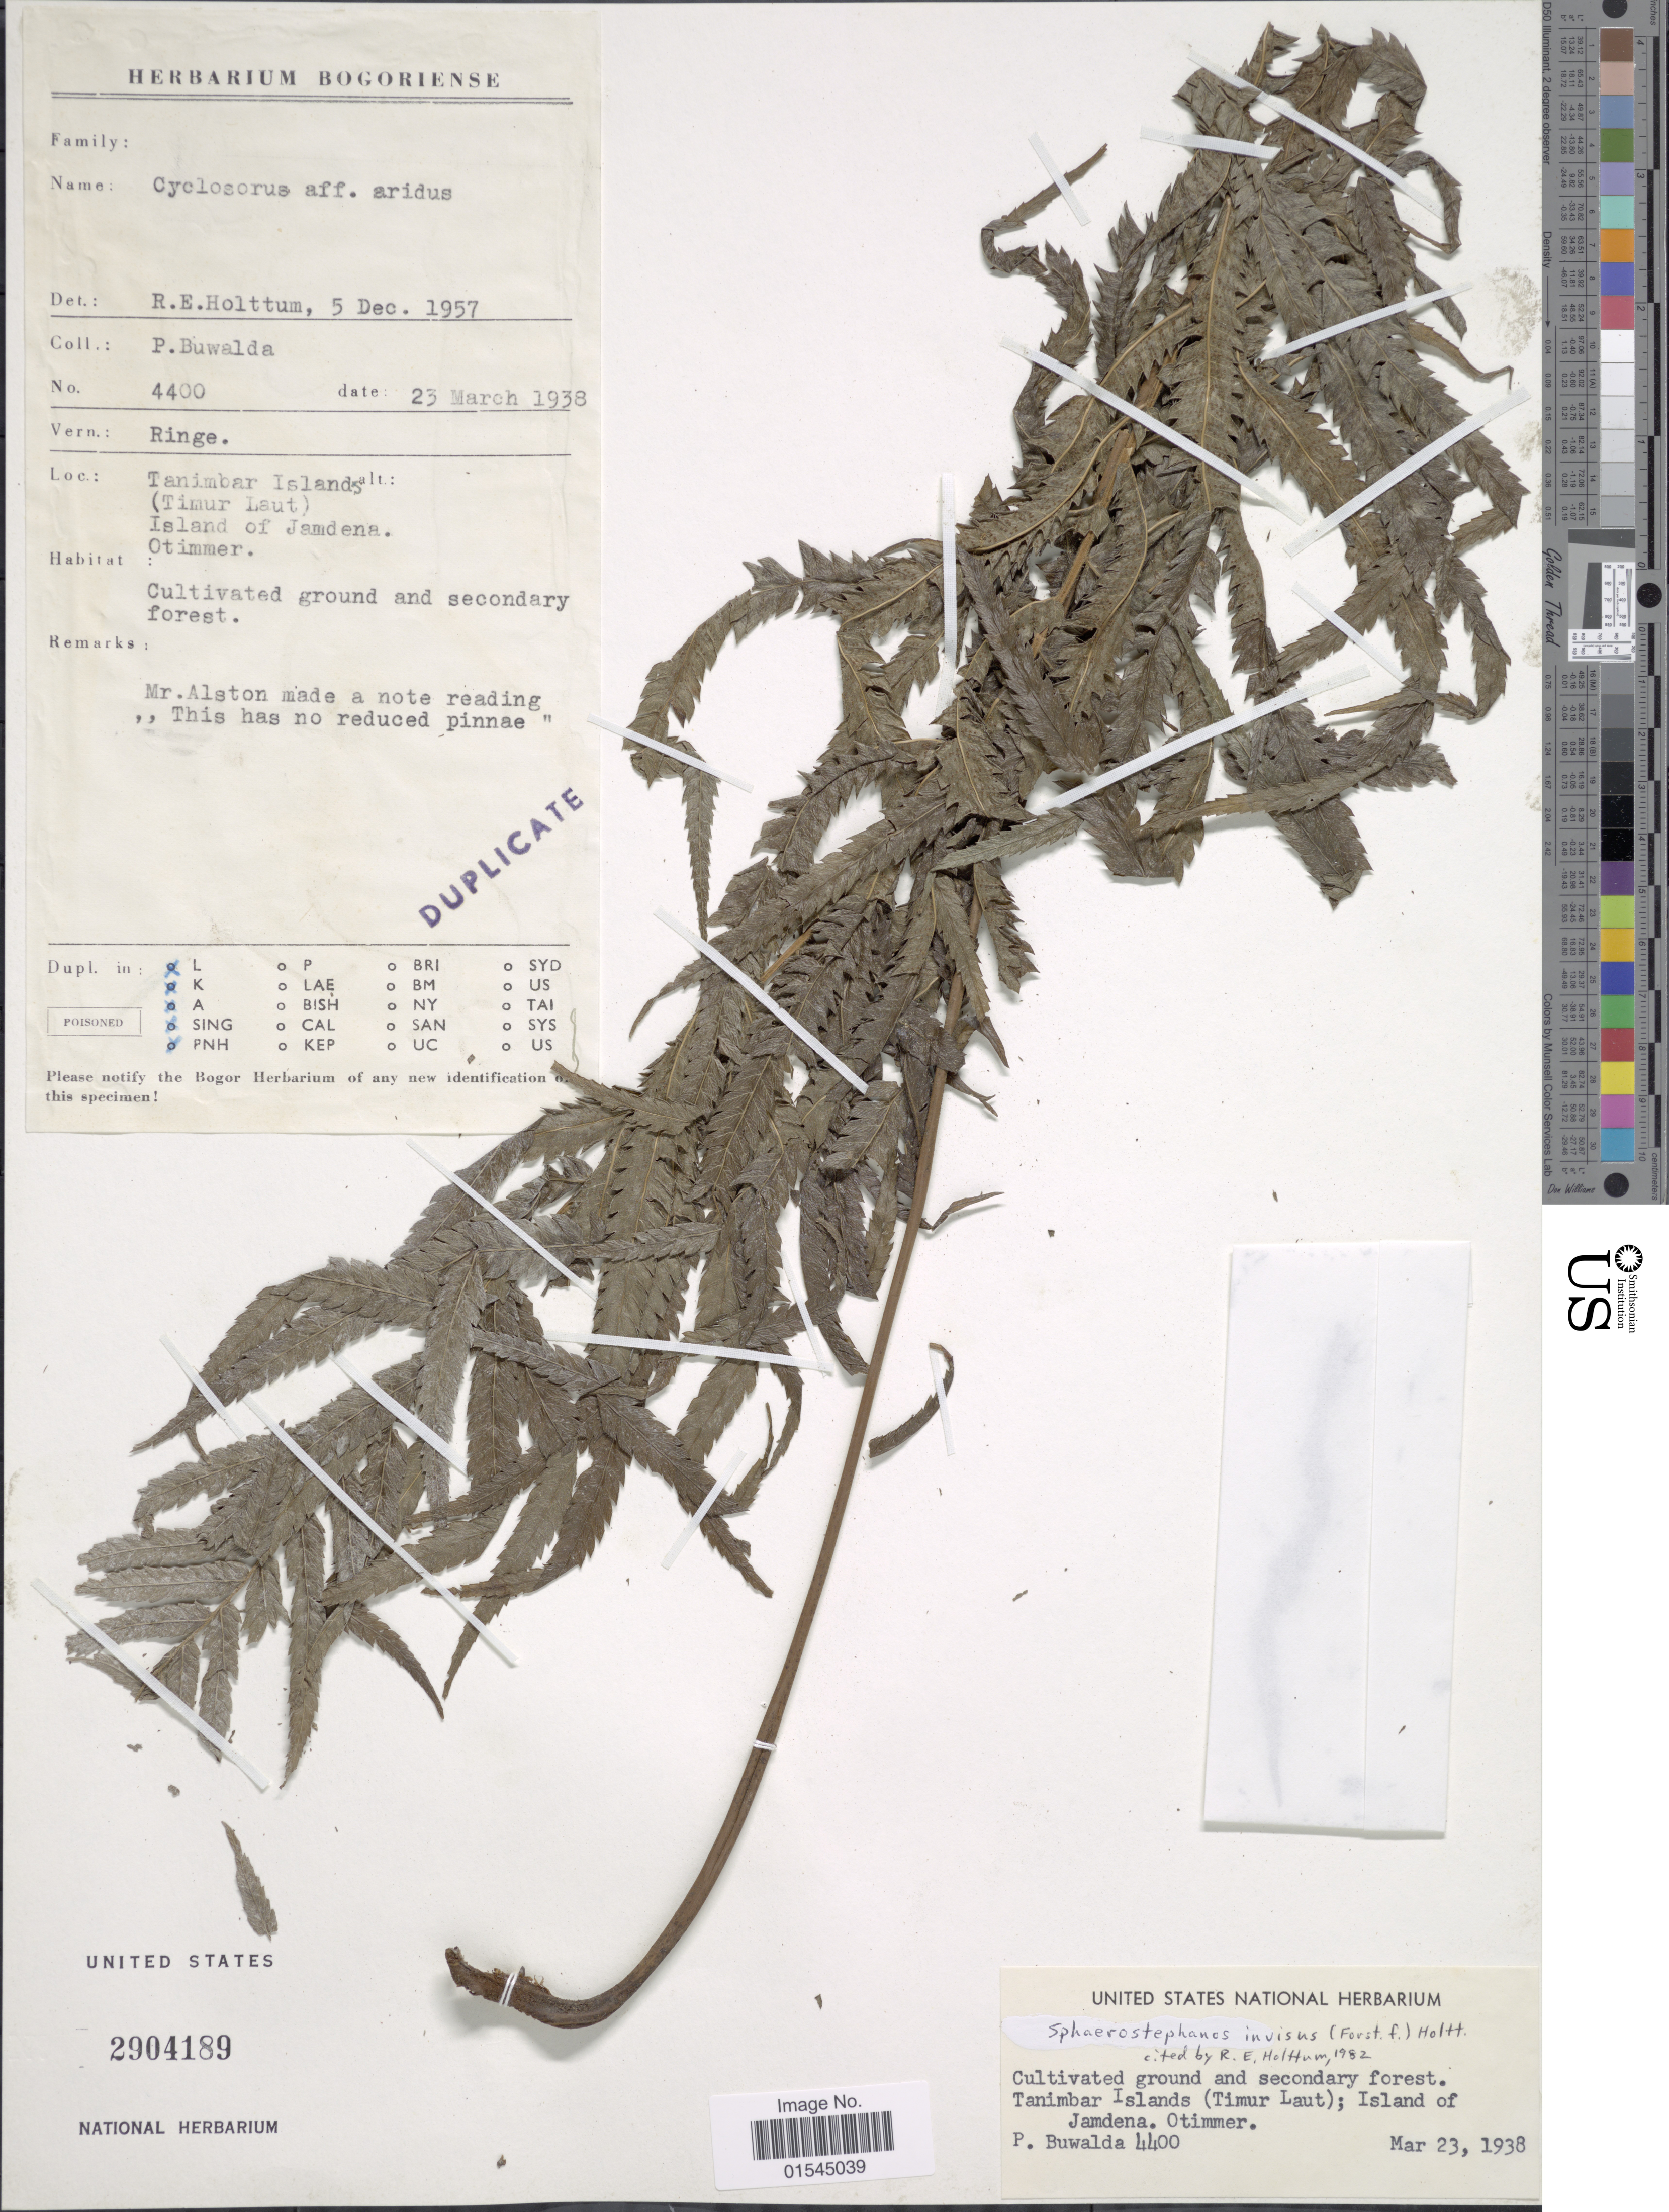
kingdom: Plantae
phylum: Tracheophyta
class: Polypodiopsida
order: Polypodiales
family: Thelypteridaceae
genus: Sphaerostephanos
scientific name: Sphaerostephanos invisus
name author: (G. Forst.) Holttum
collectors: P. Buwalda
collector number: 4400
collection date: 1938-03-23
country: Indonesia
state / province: Maluku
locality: Cultivated ground and secondary forest. Tanimbar Islands (Timur Laut); Island of Jamdena. Otimmer.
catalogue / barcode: US 2904189